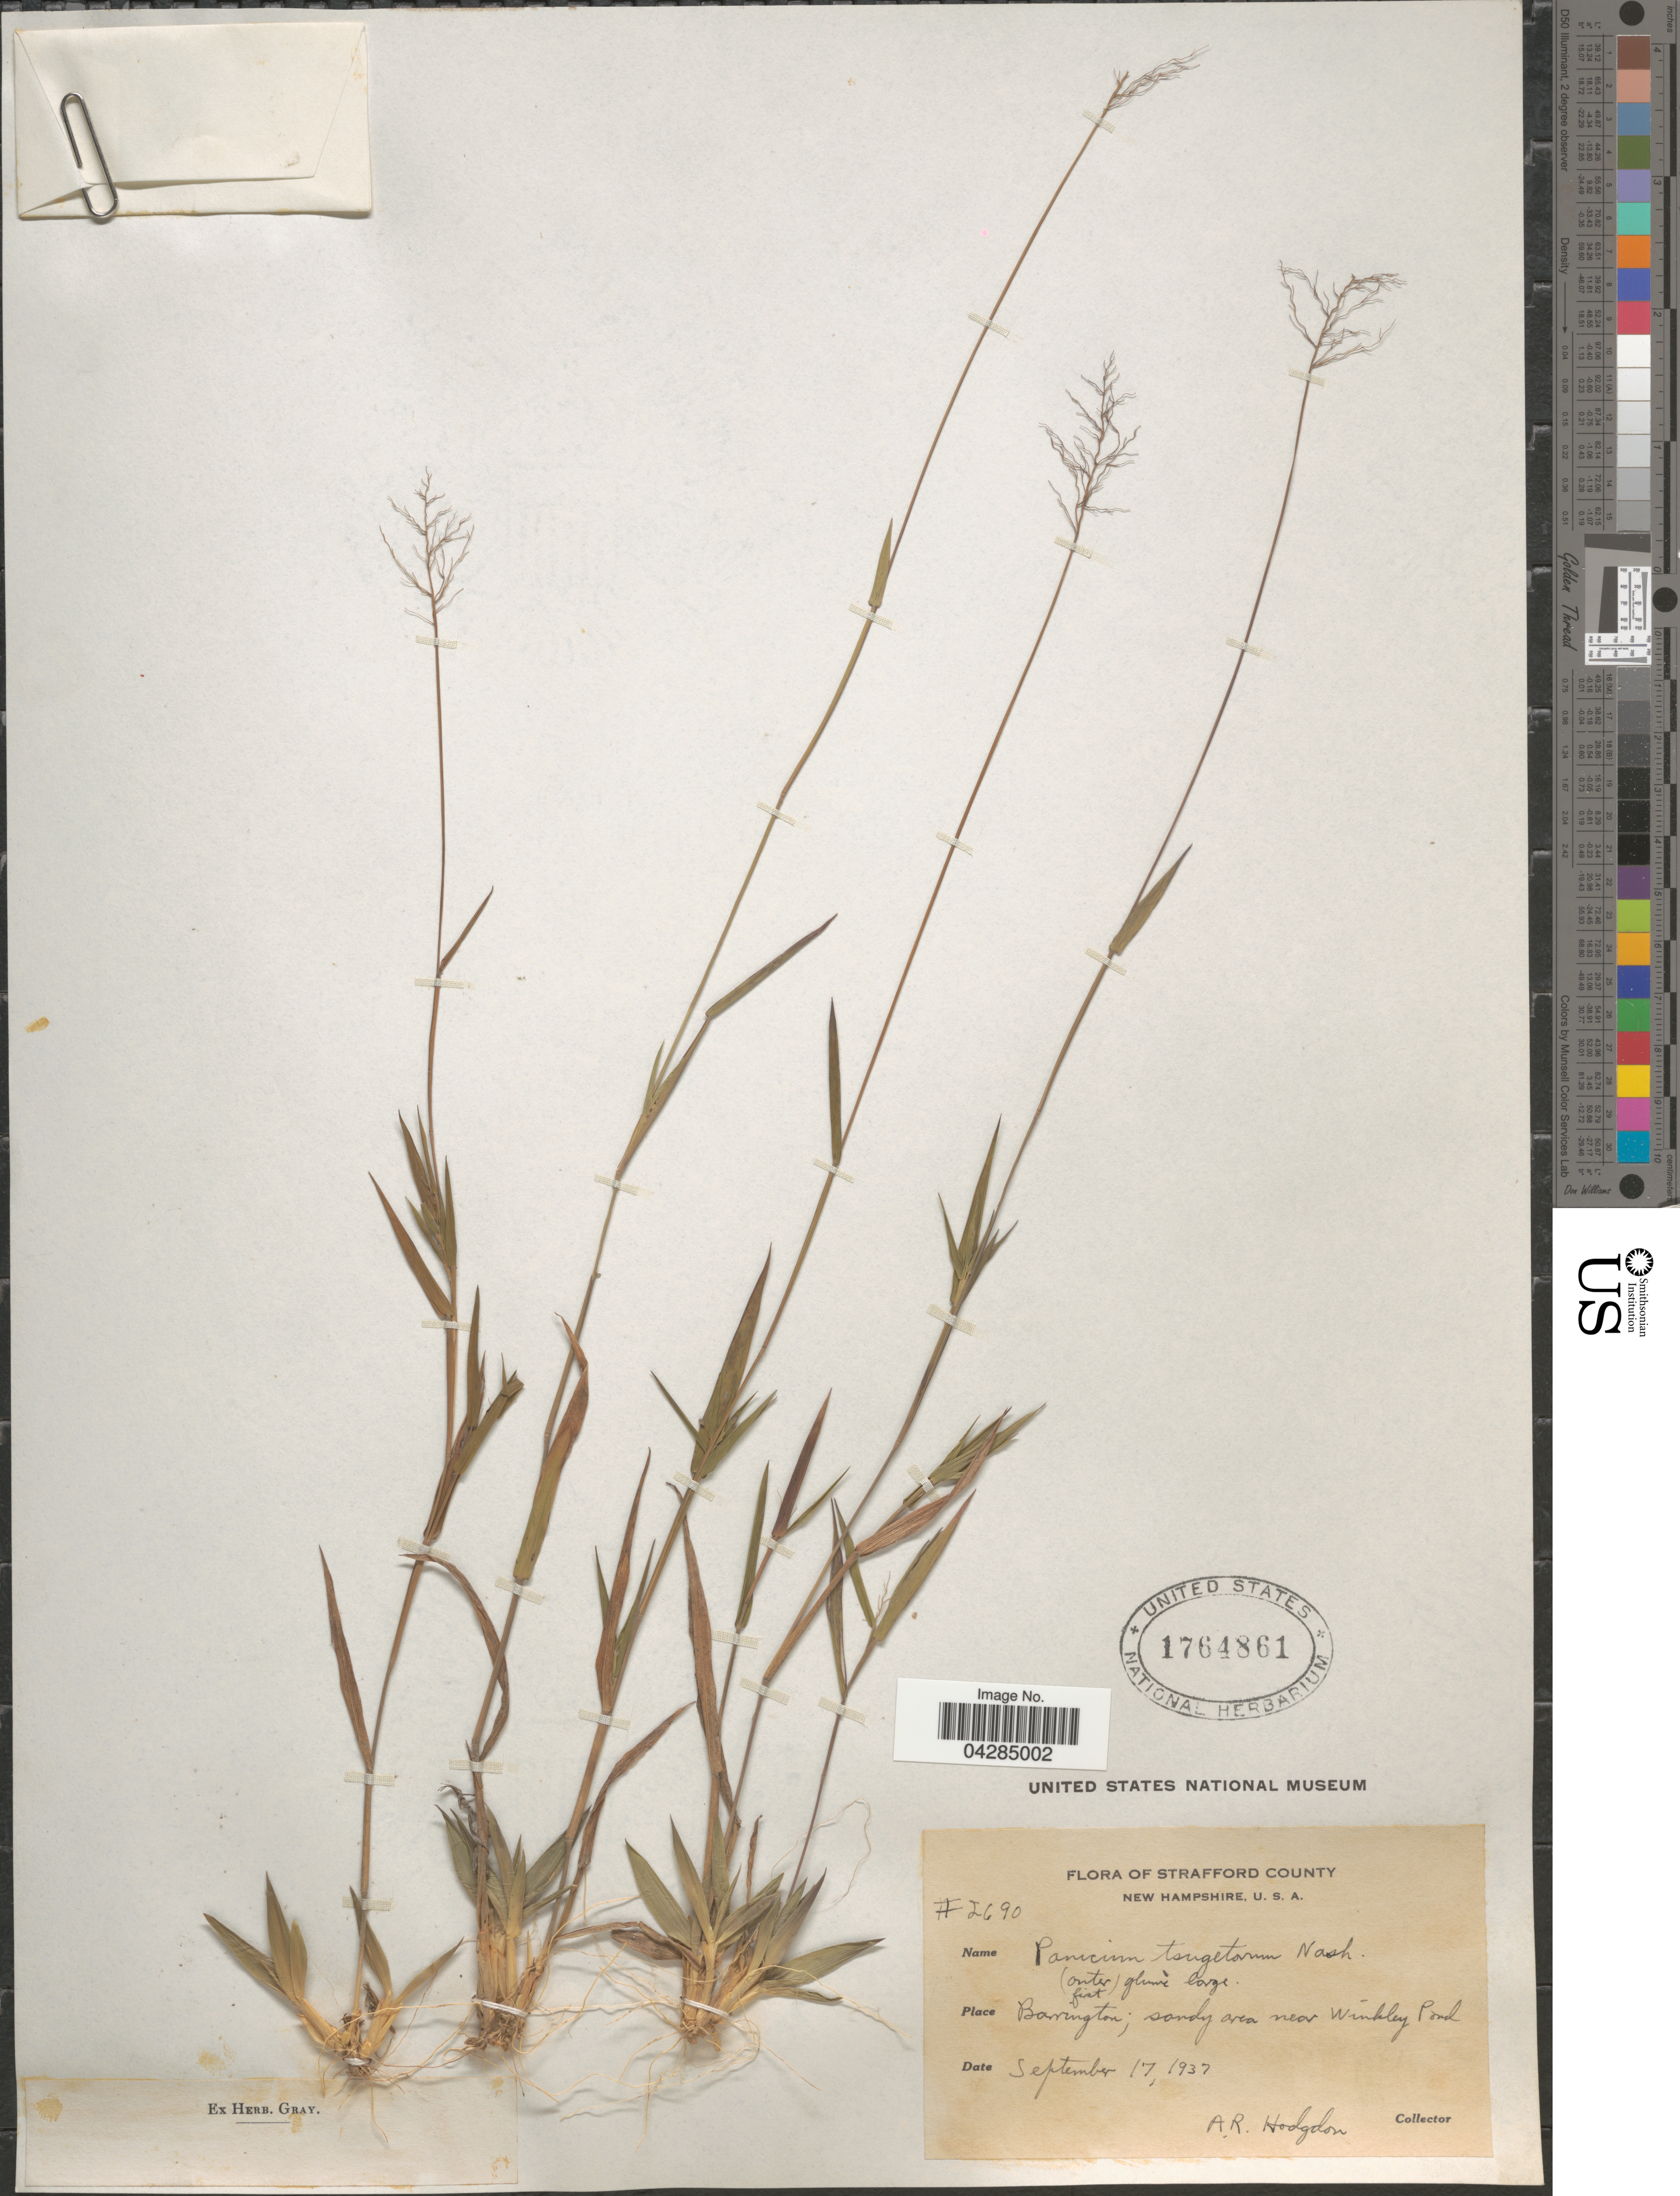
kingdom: Plantae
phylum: Tracheophyta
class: Liliopsida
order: Poales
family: Poaceae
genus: Dichanthelium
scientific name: Dichanthelium portoricense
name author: (Desv. ex Ham.) B.F. Hansen & Wunderlin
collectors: A. R. Hodgdon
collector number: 2690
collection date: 1937-09-17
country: United States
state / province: New Hampshire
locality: Strafford County. Barrington; sandy area near Wimbley Pond.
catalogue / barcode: US 1764861